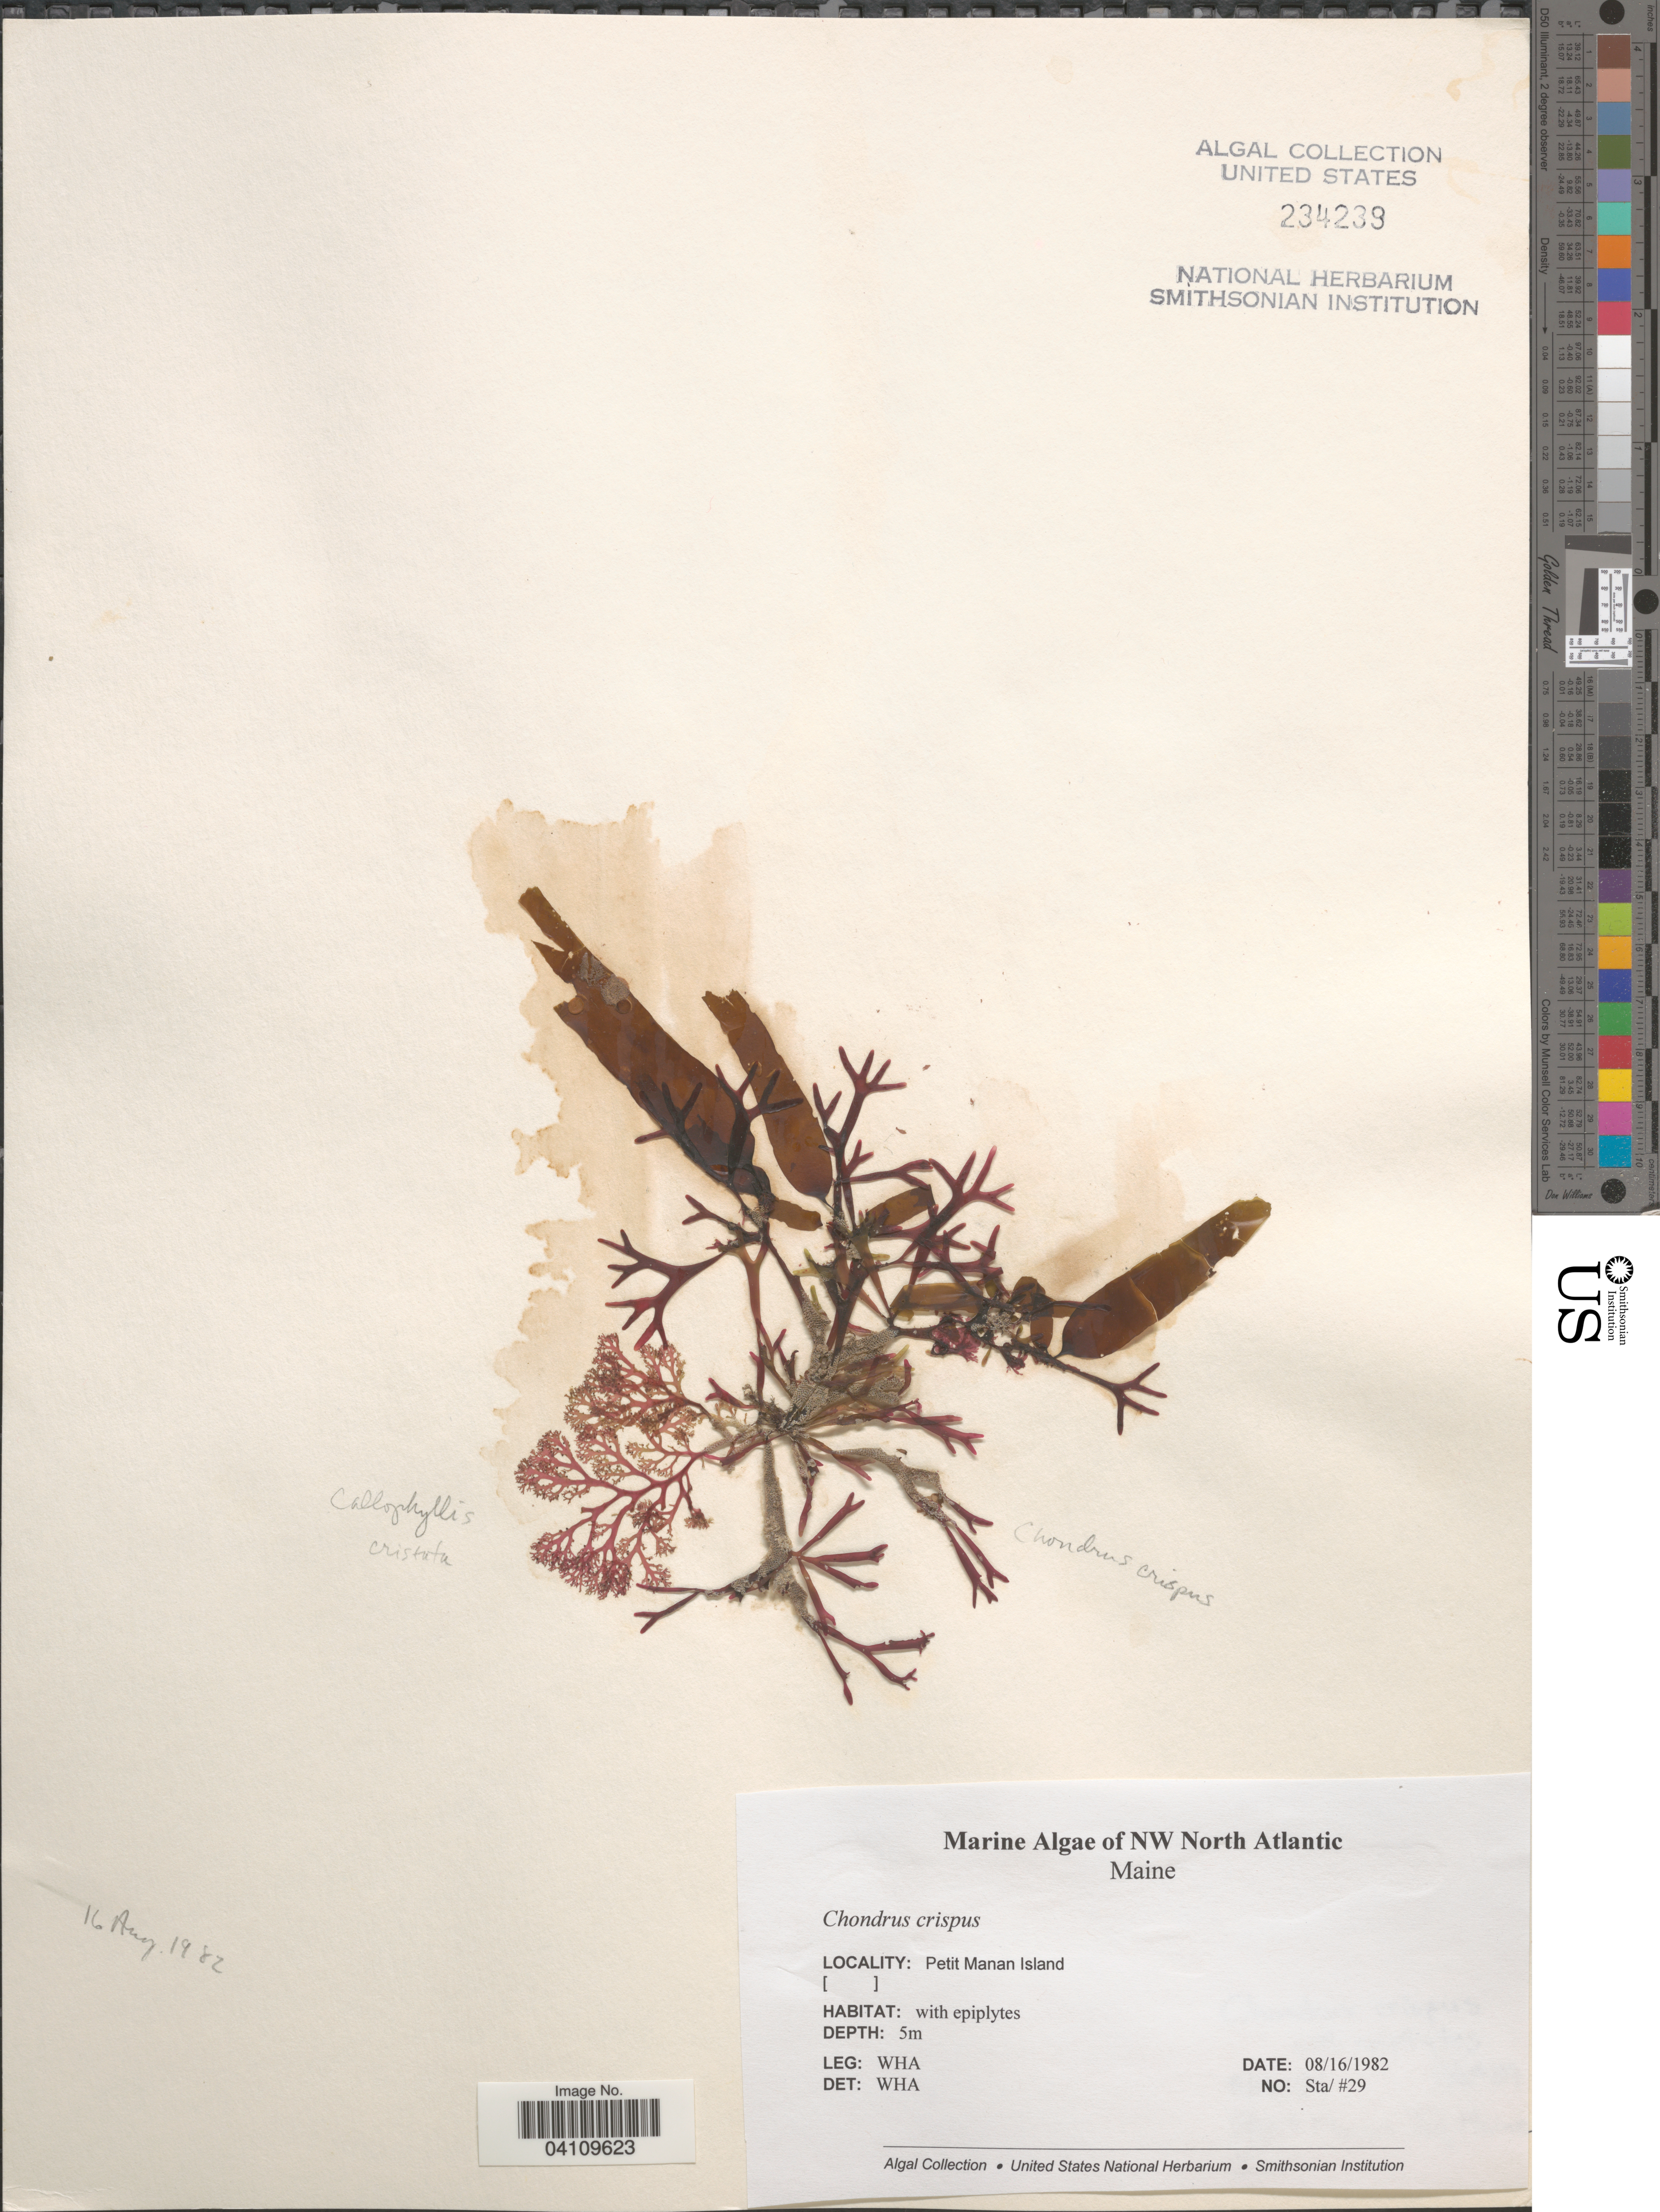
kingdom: Plantae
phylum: Rhodophyta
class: Florideophyceae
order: Gigartinales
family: Gigartinaceae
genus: Chondrus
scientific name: Chondrus crispus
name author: Stackh.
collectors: W. H. Adey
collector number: Sta/ #29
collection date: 1982-08-16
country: United States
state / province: Maine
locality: NW North Atlantic. Petit Manan Island.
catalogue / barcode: US 234239